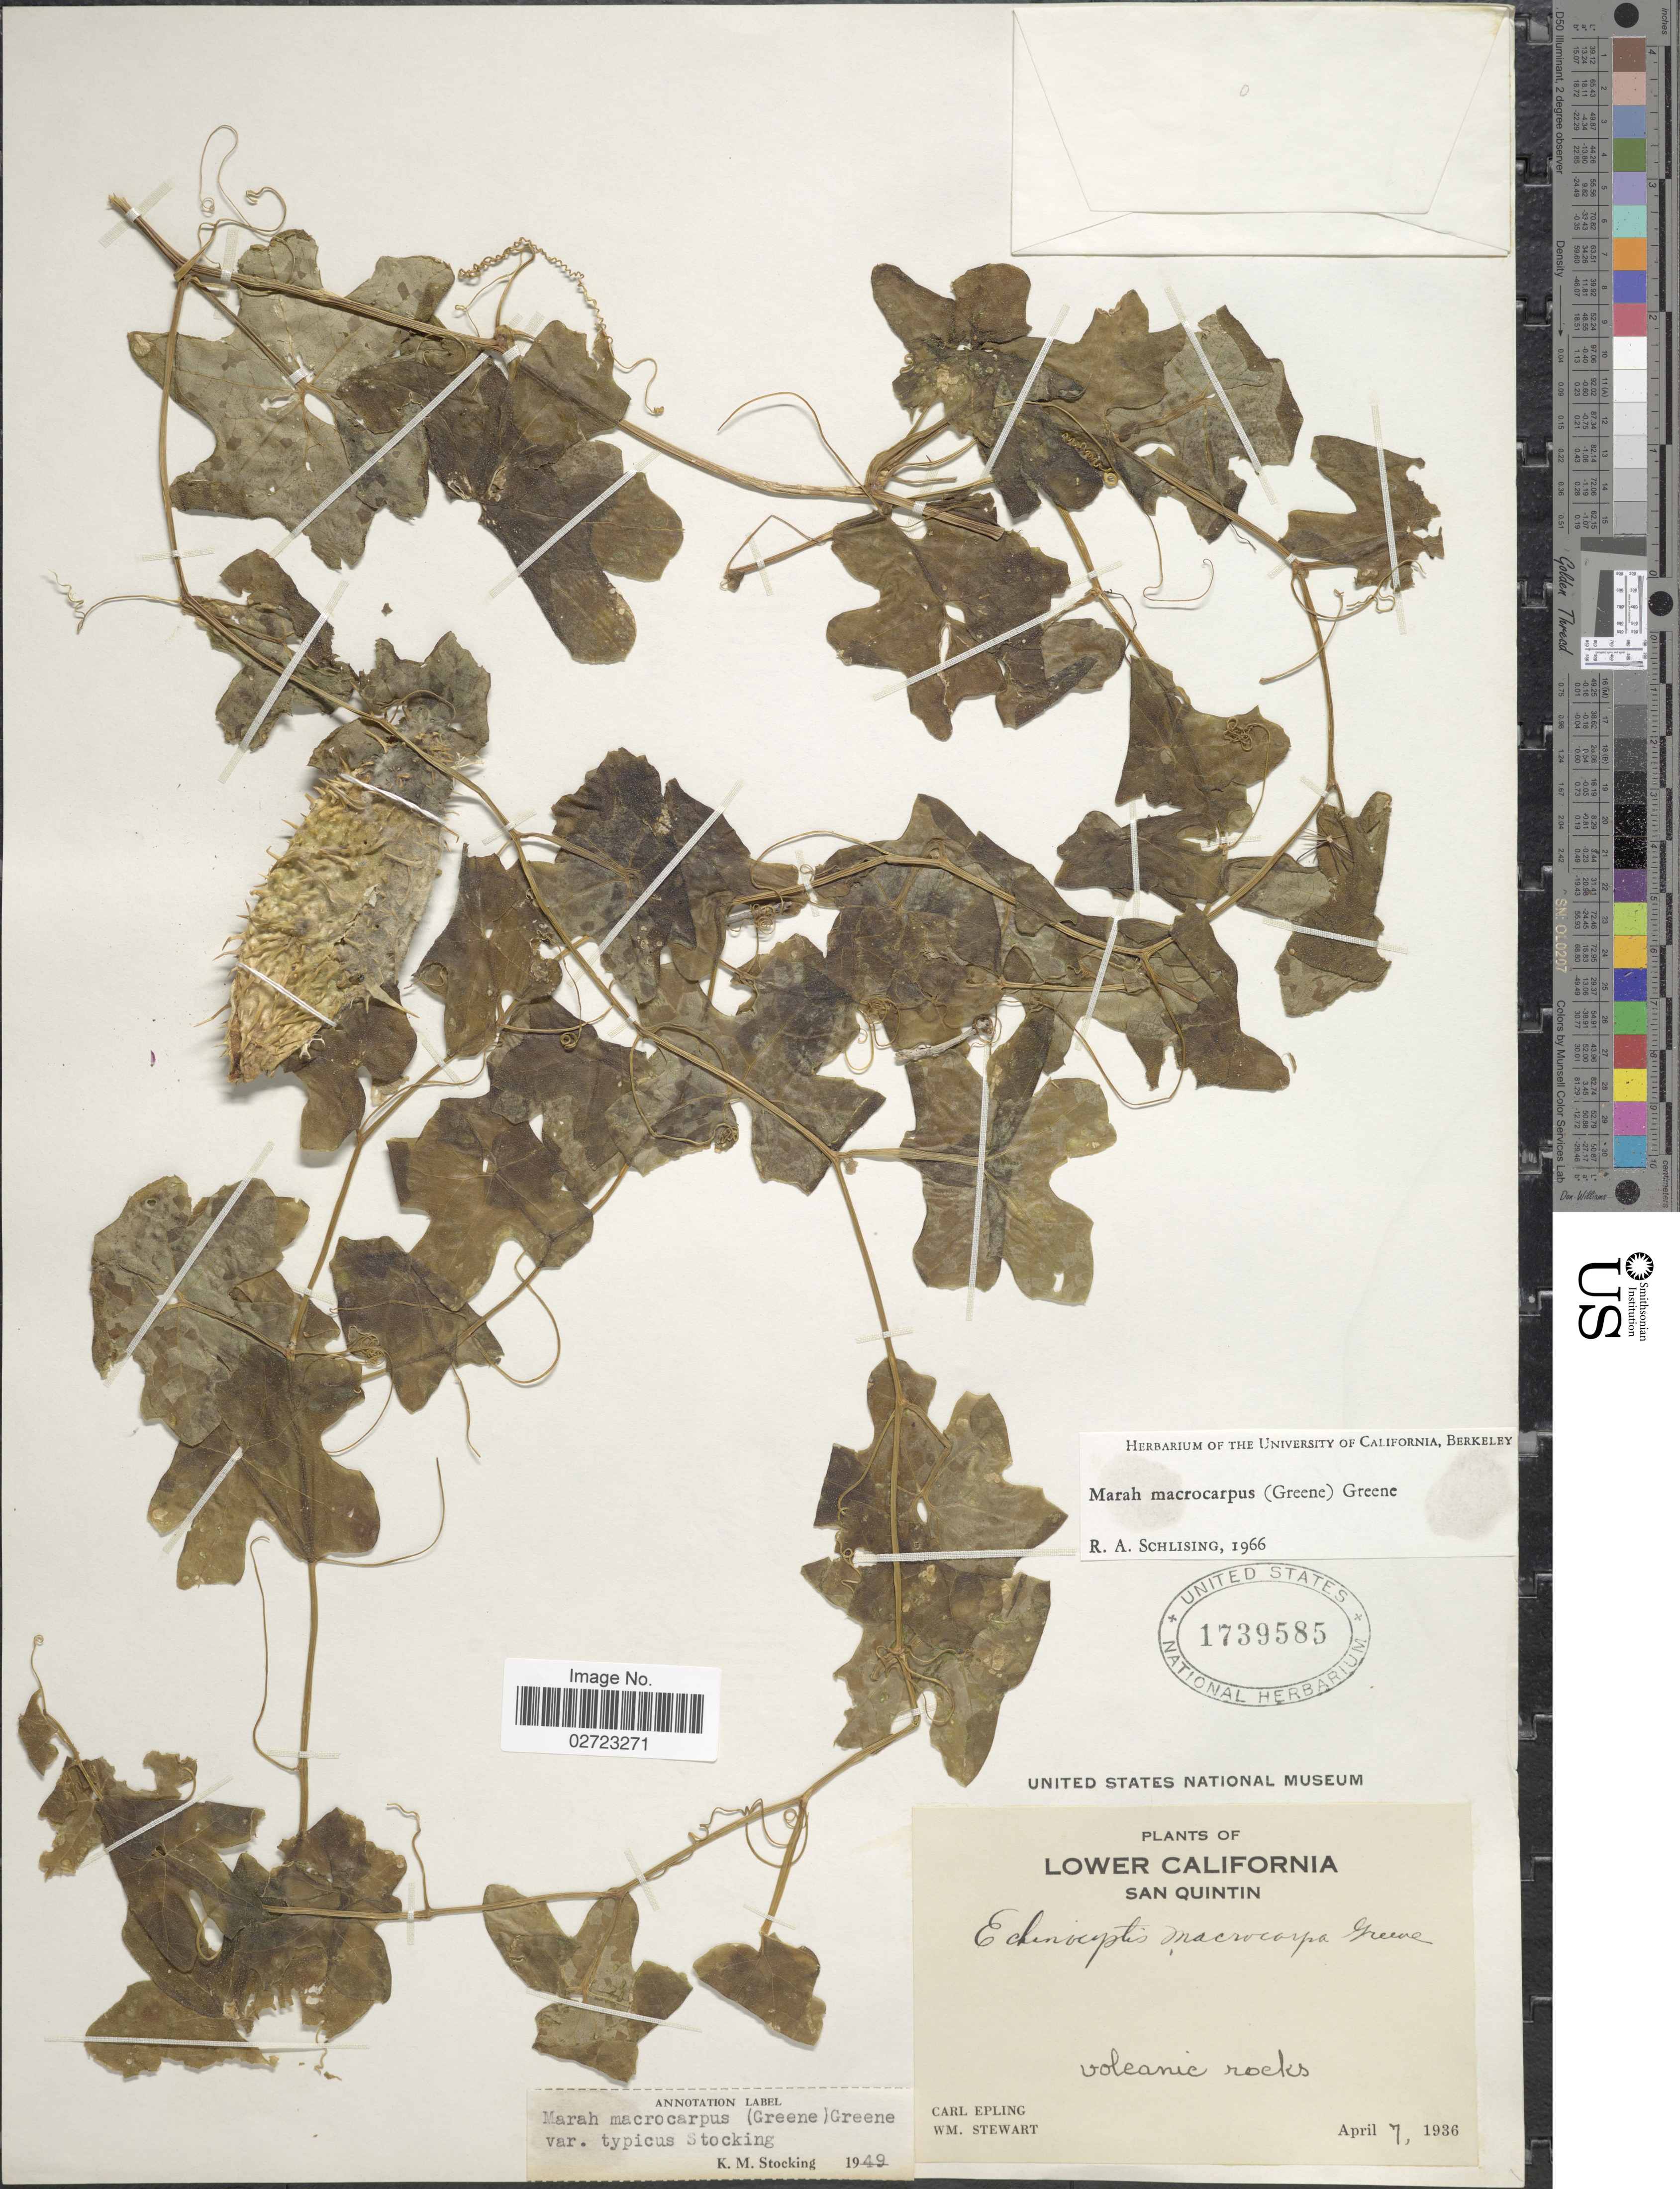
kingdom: Plantae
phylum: Tracheophyta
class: Magnoliopsida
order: Cucurbitales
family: Cucurbitaceae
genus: Marah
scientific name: Marah macrocarpa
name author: (Greene) Greene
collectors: C. C. Epling & W. Stewart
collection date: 1936-04-07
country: Mexico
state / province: Baja California Norte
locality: Lower California, San Quintin, volcanic rocks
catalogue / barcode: US 1739585